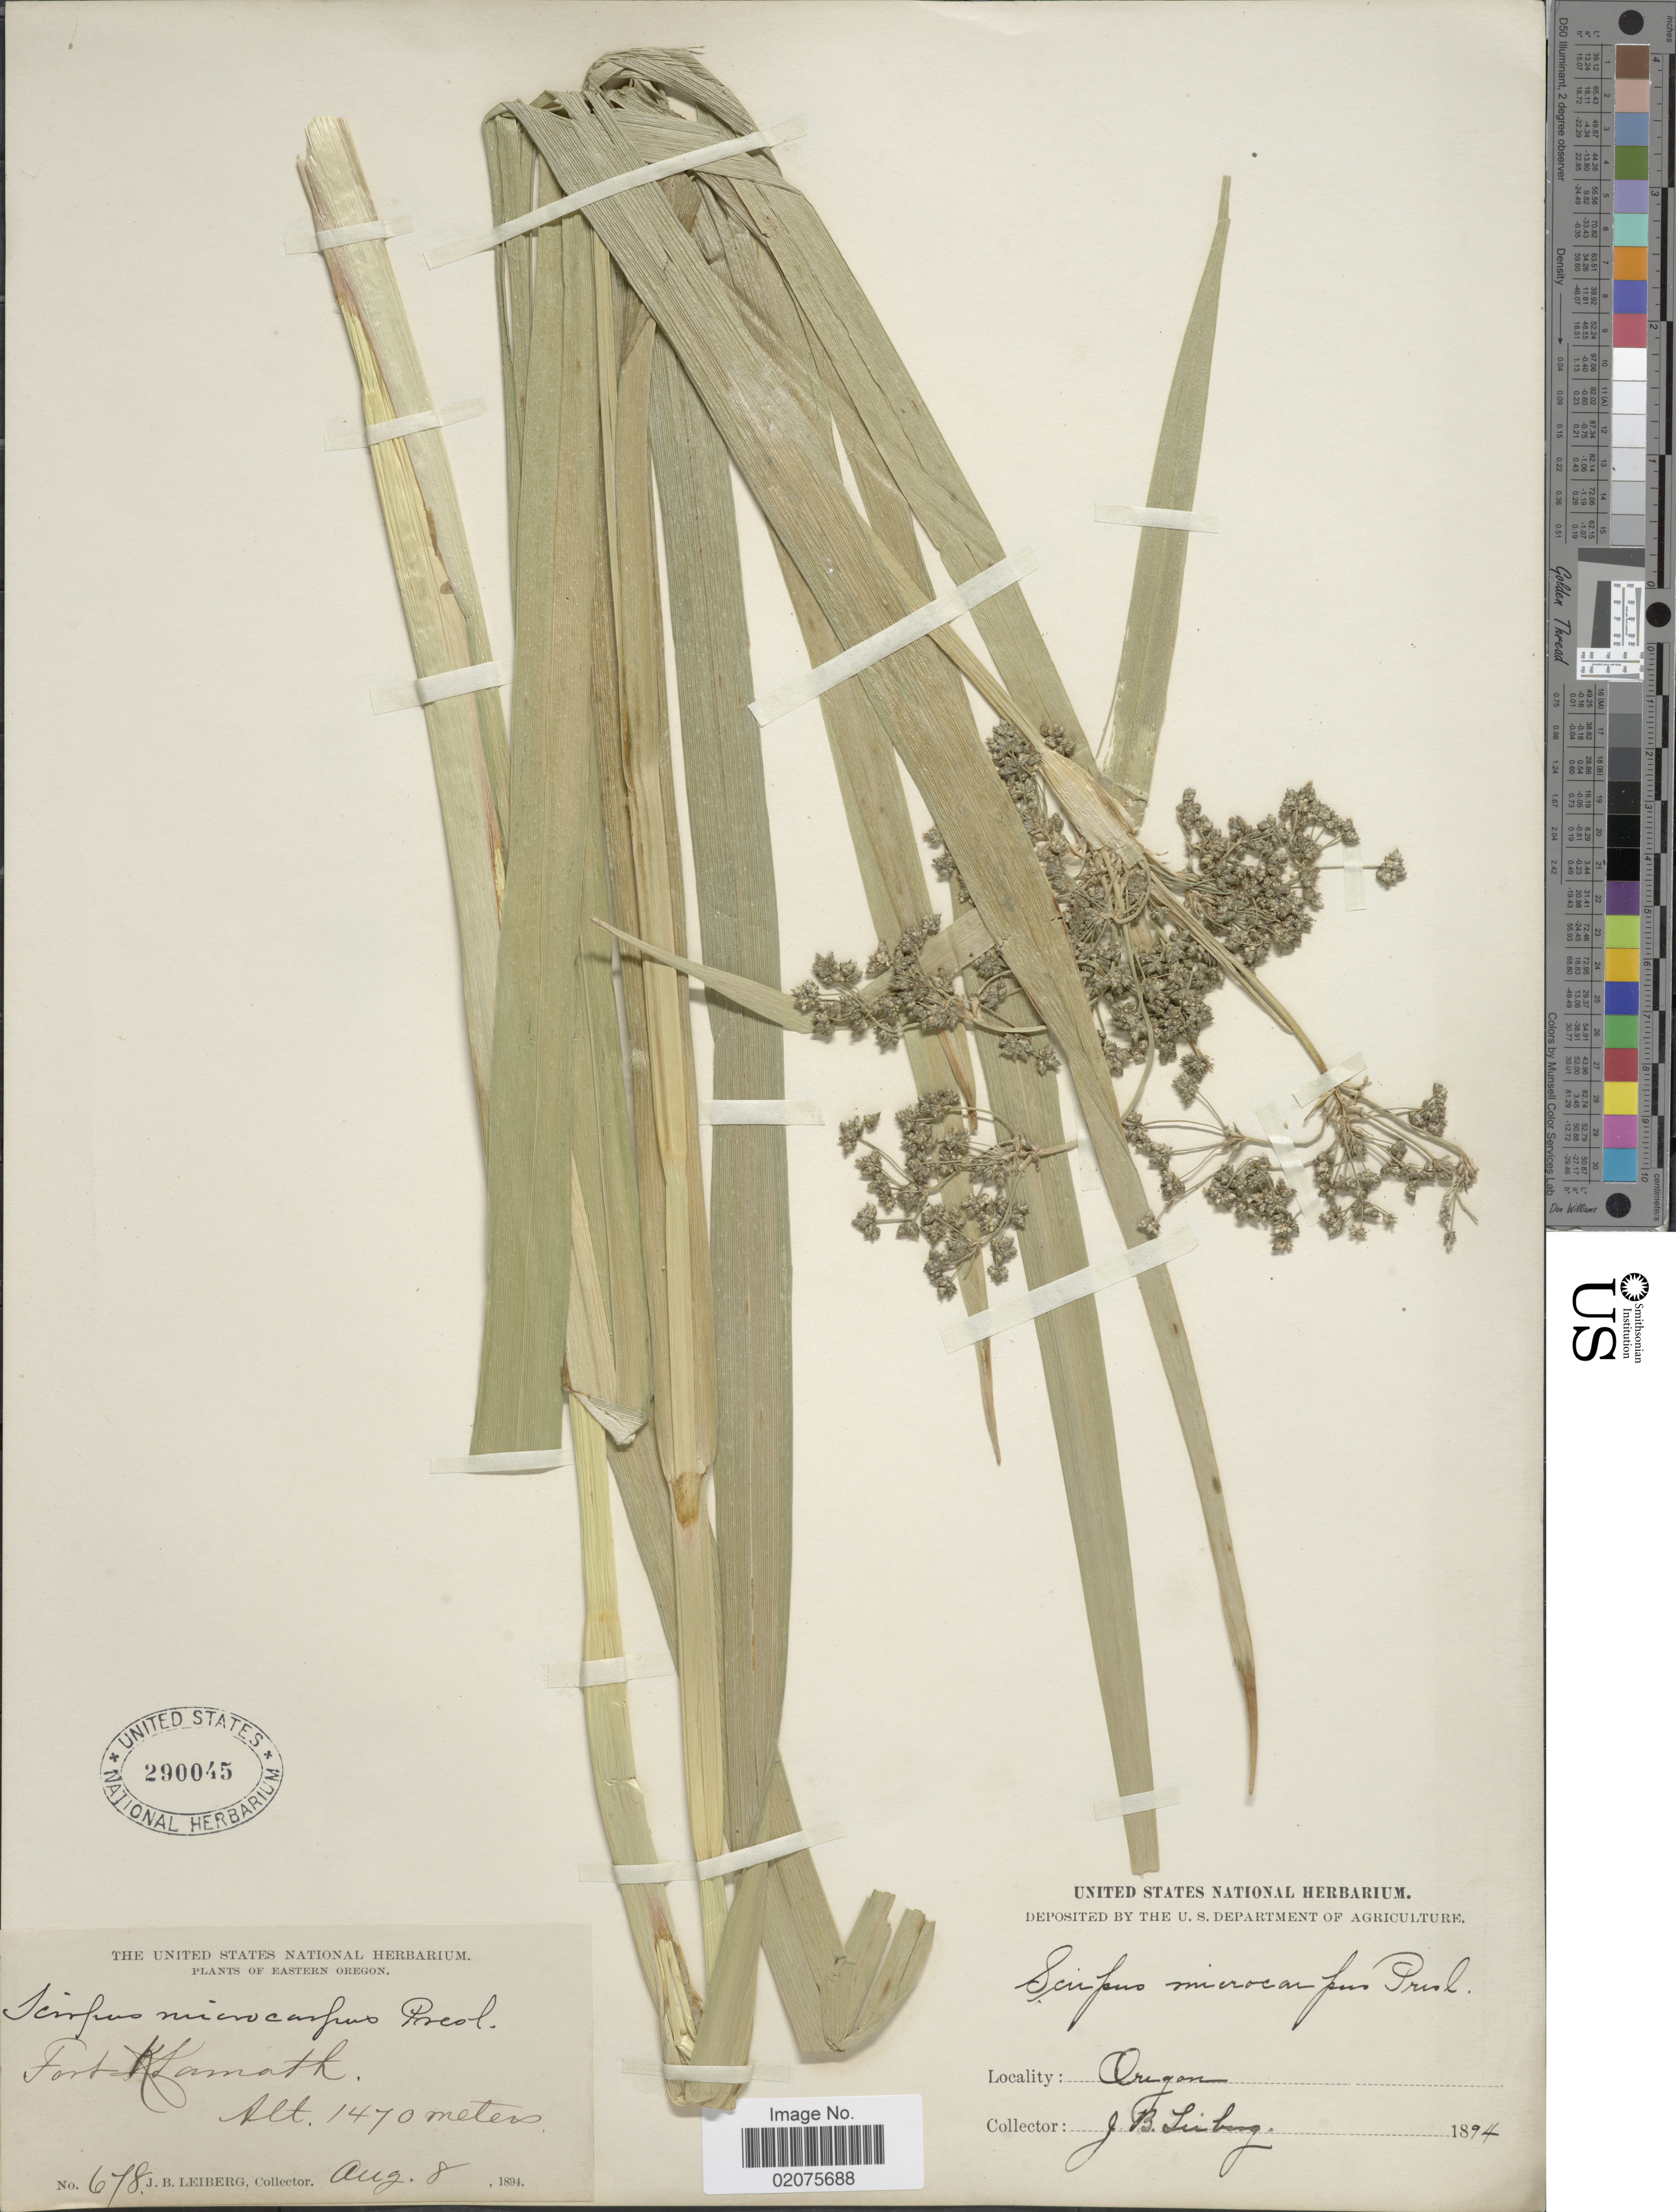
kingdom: Plantae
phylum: Tracheophyta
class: Liliopsida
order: Poales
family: Cyperaceae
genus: Scirpus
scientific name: Scirpus microcarpus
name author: J. Presl & C. Presl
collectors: J. B. Leiberg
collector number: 678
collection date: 1894-08-08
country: United States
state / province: Oregon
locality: Eastern Oregon. Fort Klamath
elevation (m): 1470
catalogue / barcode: US 290045